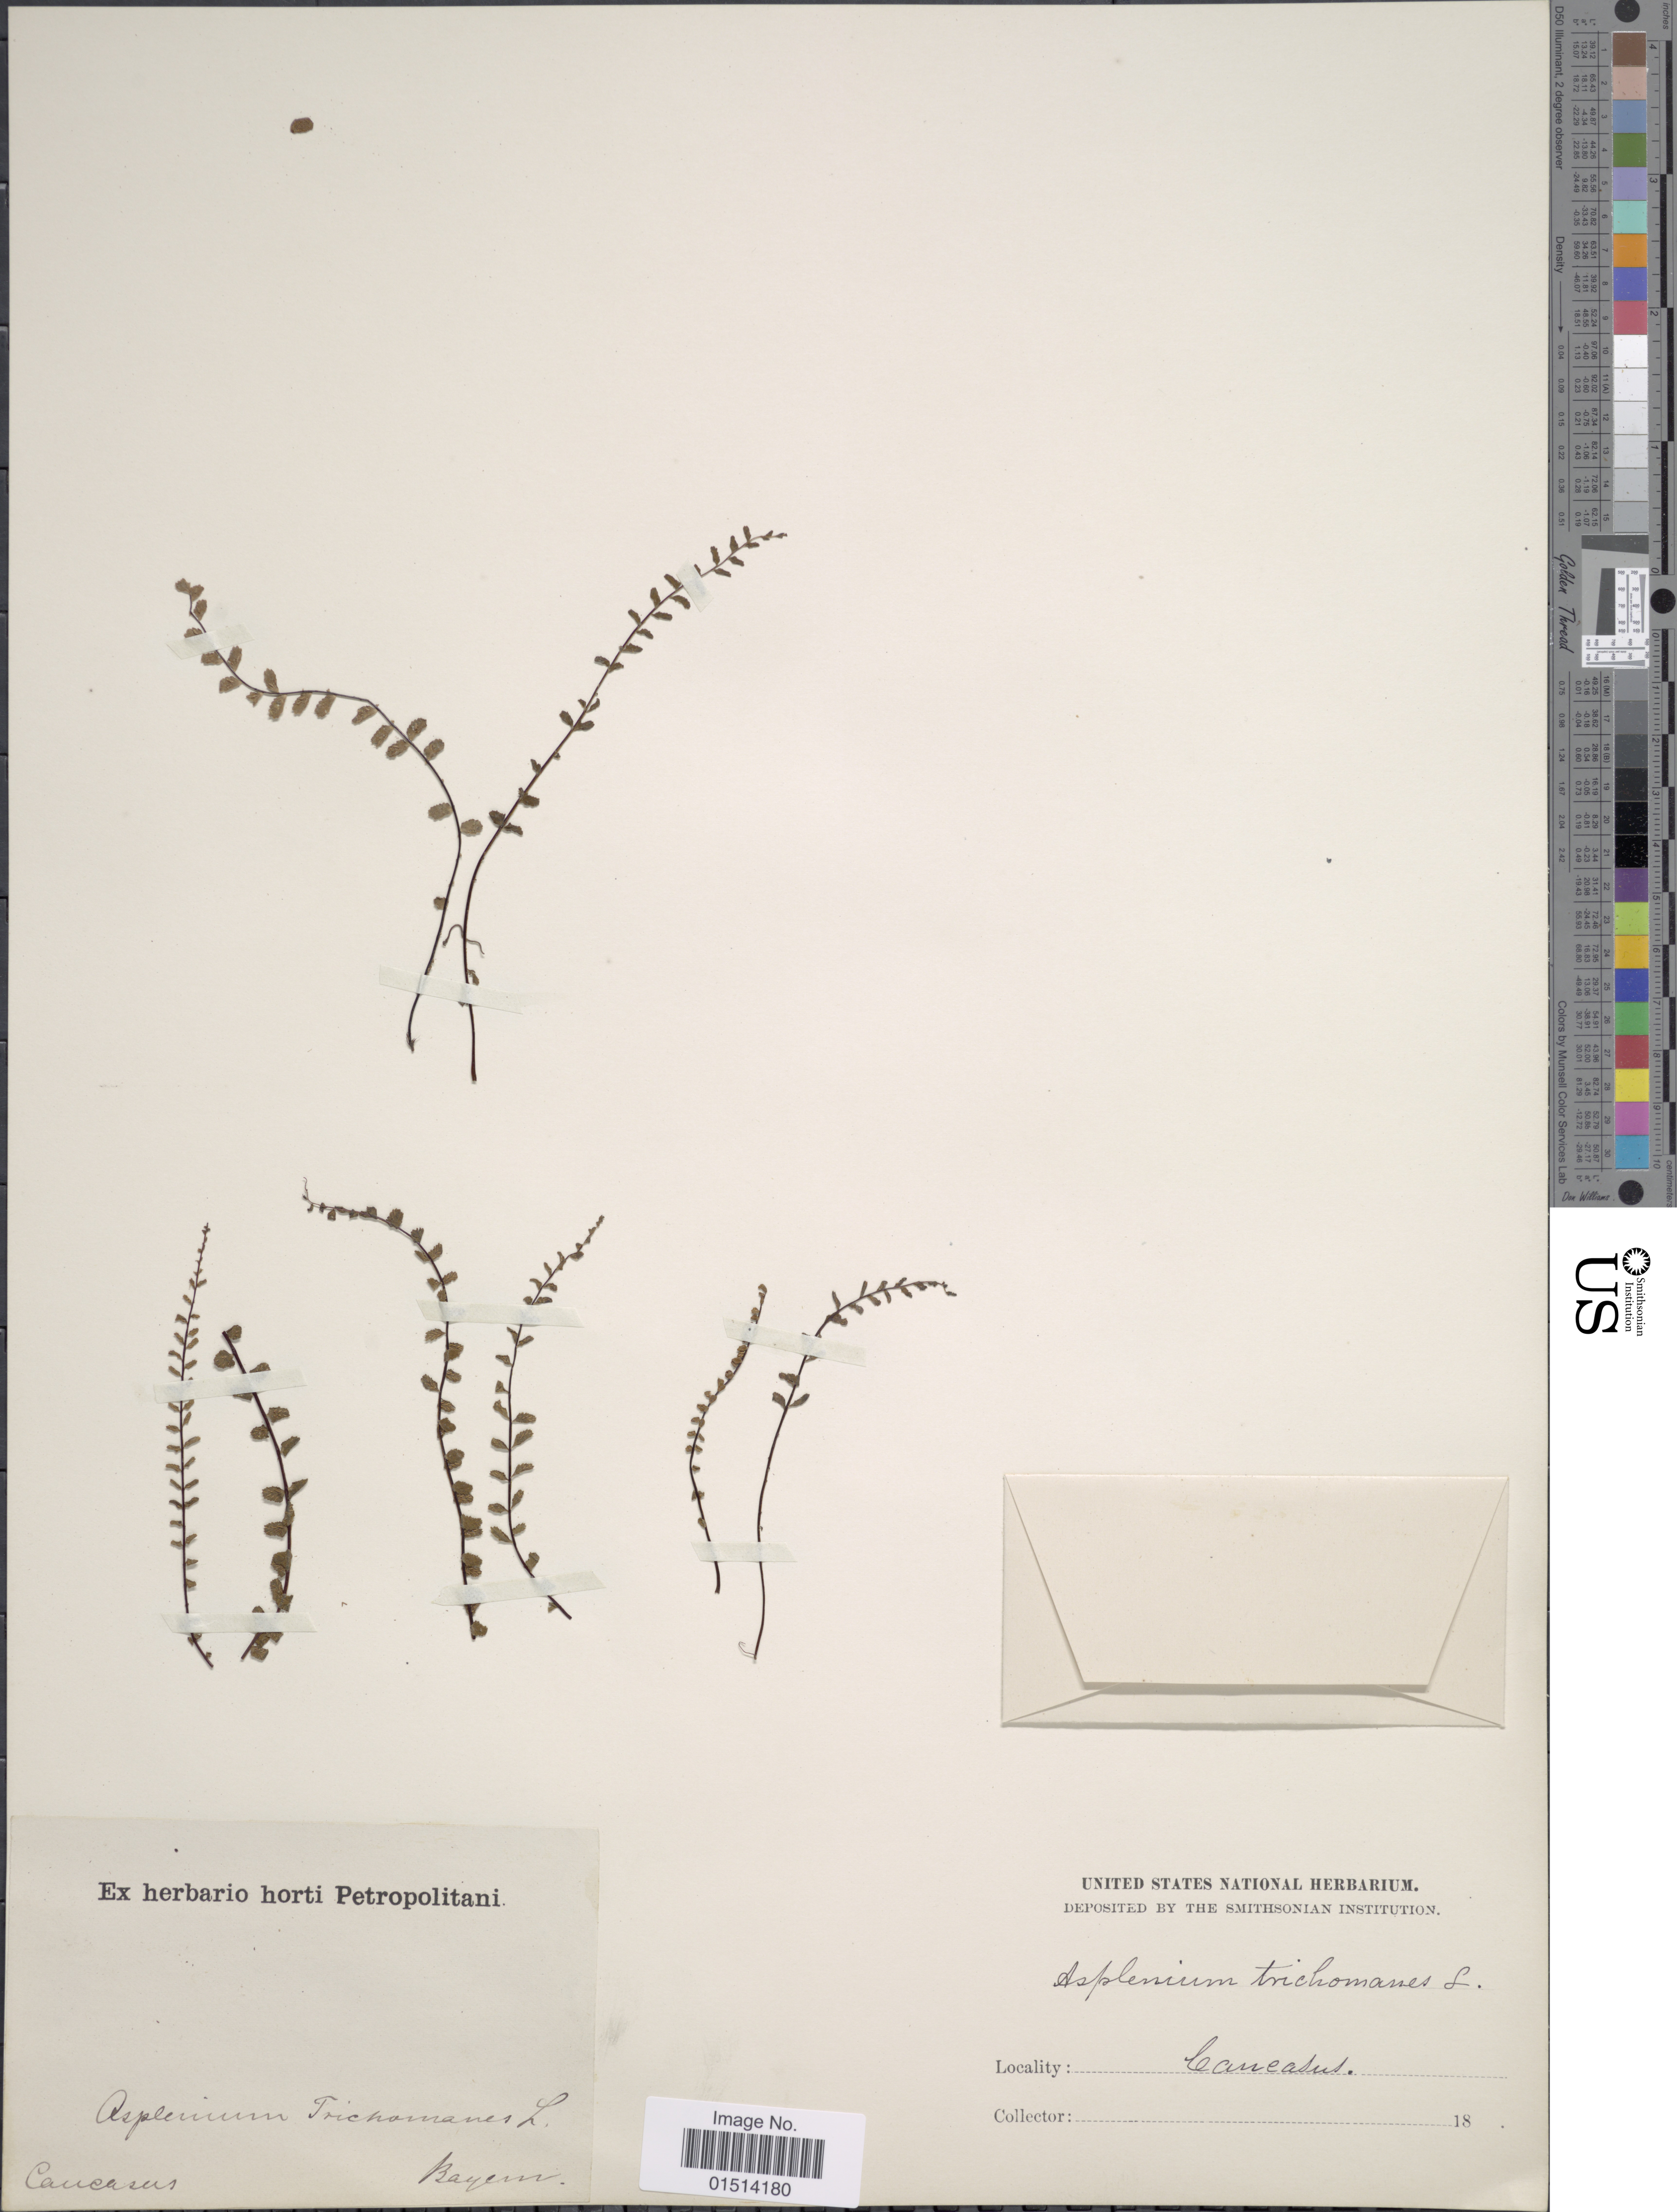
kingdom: Plantae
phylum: Tracheophyta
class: Polypodiopsida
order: Polypodiales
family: Aspleniaceae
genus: Asplenium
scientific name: Asplenium trichomanes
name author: L.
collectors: Bayem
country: Germany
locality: Caucasus